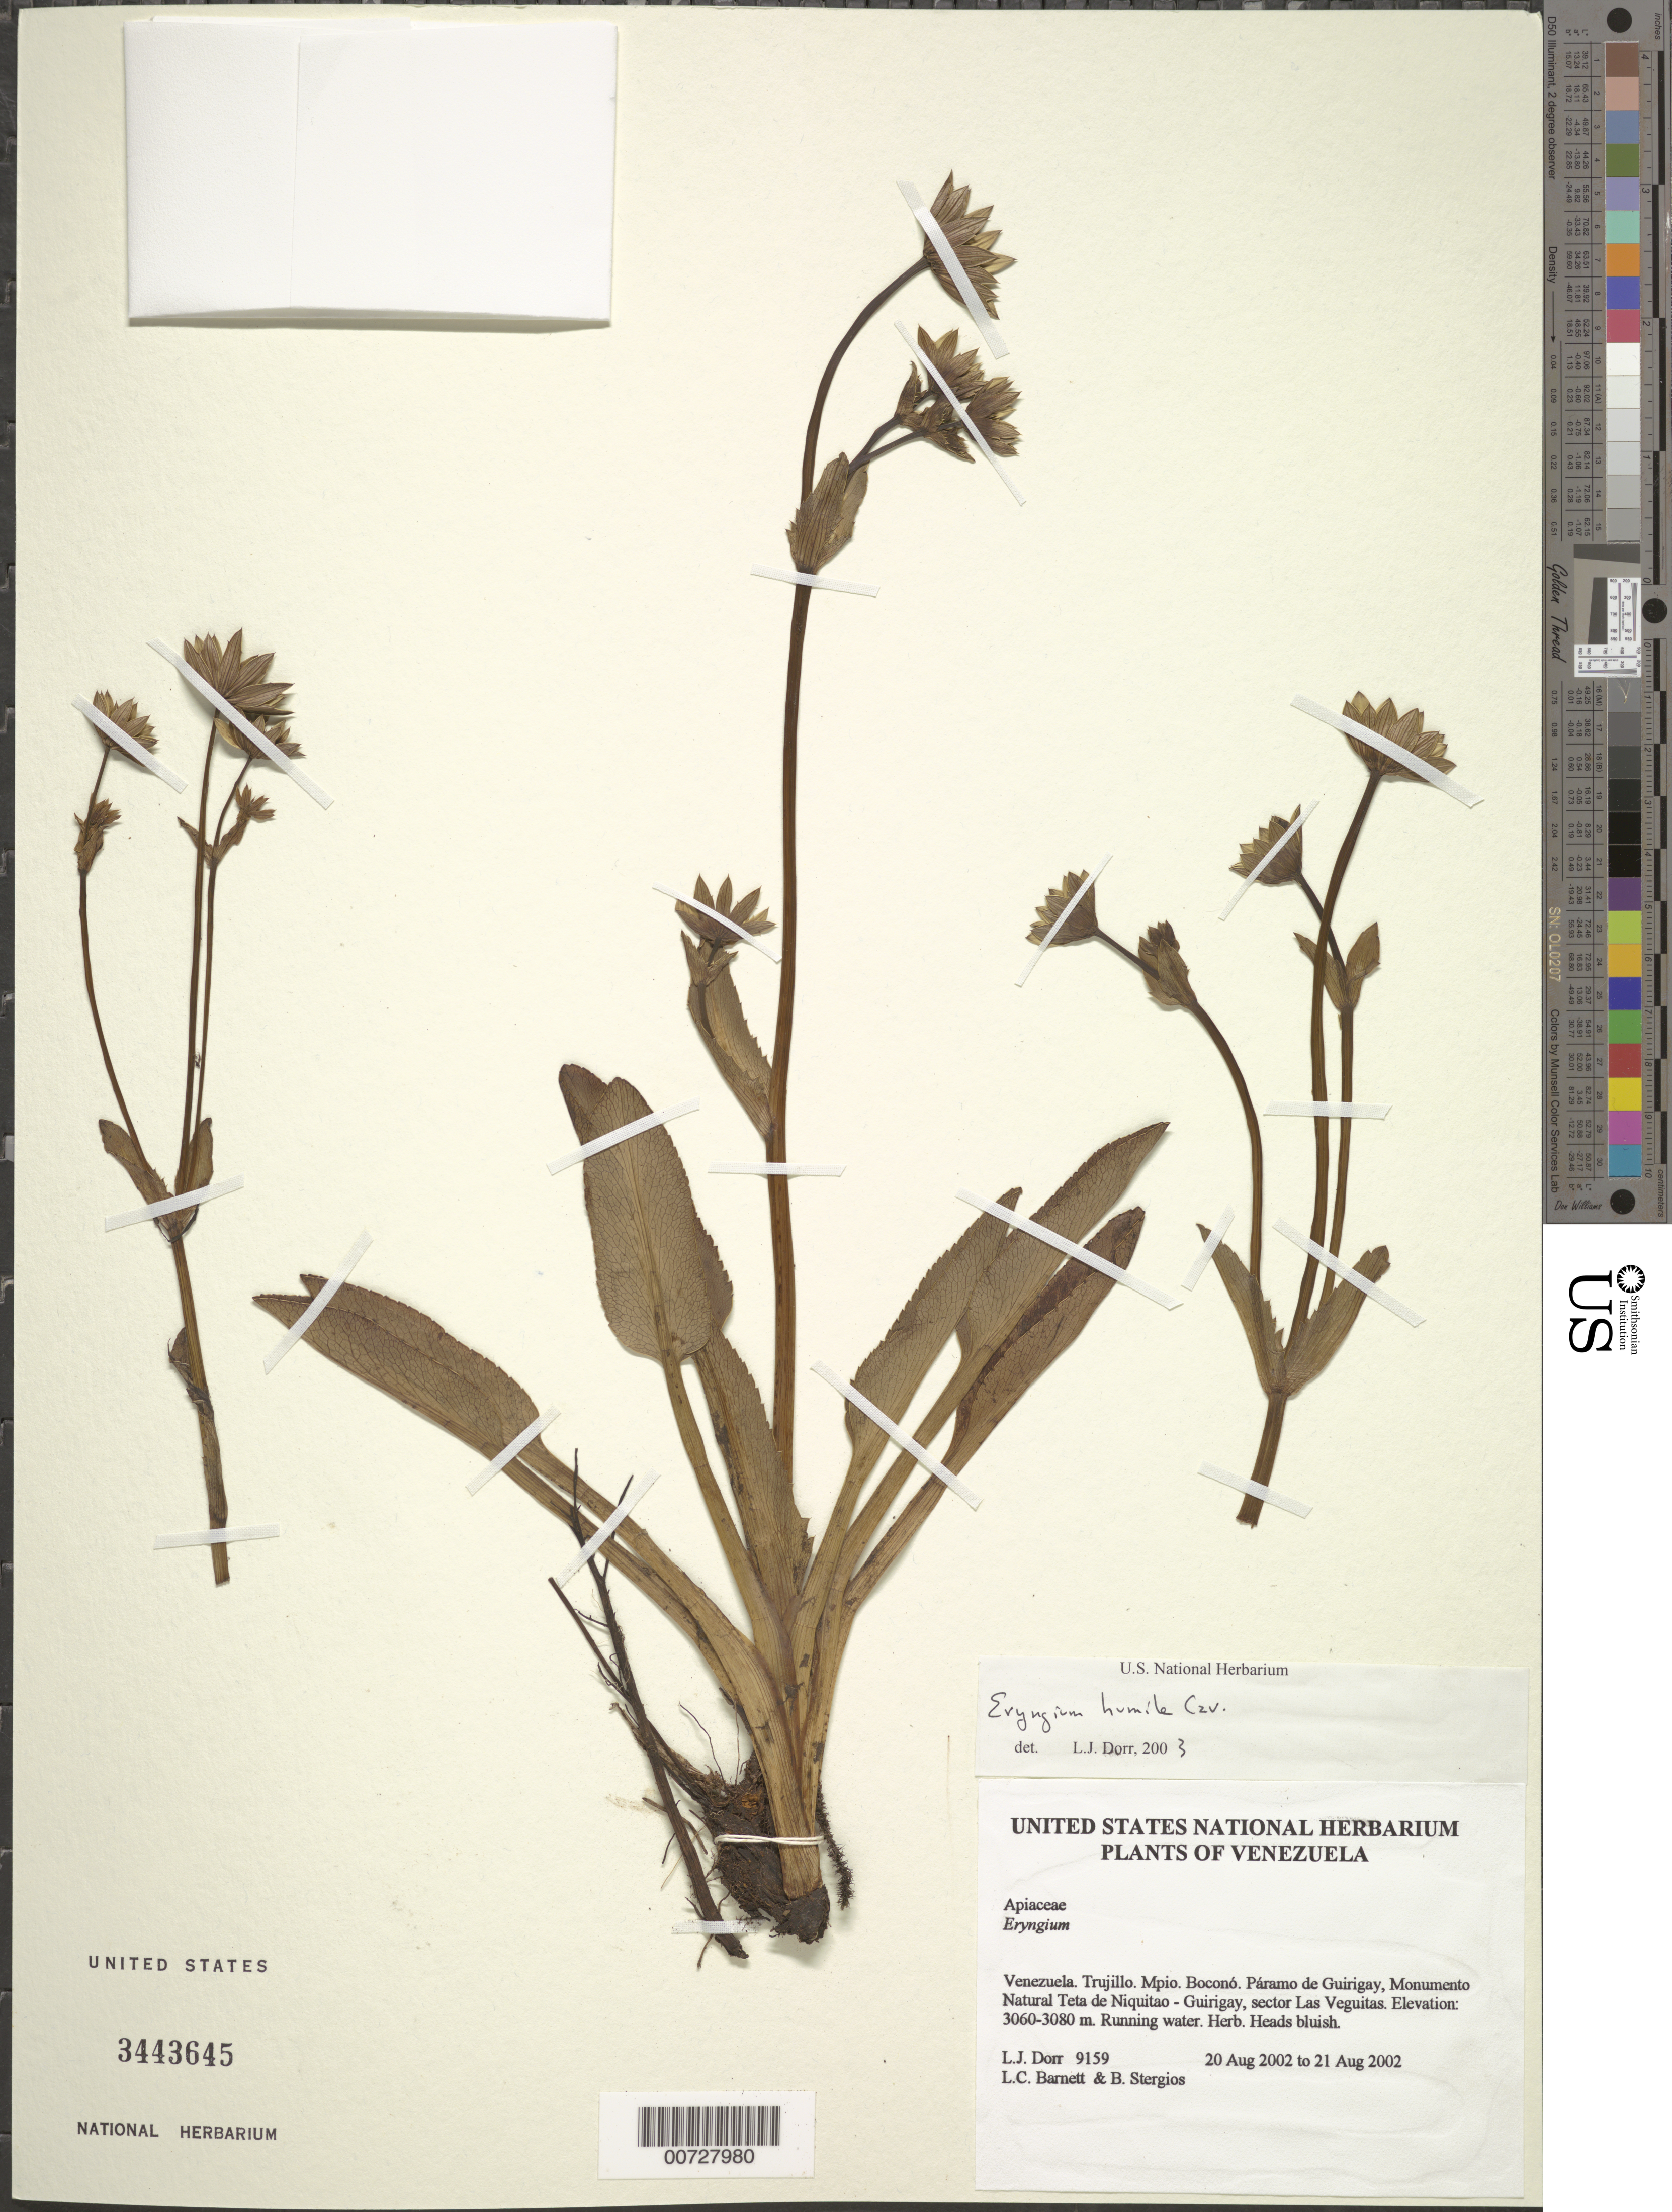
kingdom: Plantae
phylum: Tracheophyta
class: Magnoliopsida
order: Apiales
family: Apiaceae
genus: Eryngium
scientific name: Eryngium humile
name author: Cav.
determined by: Dorr, L. J., (BOT), Smithsonian Institution - National Museum of Natural History (UNITED STATES)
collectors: L. J. Dorr, L. C. Barnett & B. G. Stergios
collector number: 9159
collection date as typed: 20 Aug 2002 to 21 Aug 2002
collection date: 2002-08-20/2002-08-21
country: Venezuela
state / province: Trujillo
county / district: Boconó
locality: Páramo de Guirigay, Monumento Natural Teta de Niquitao - Guirigay, sector Las Veguitas.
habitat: Running water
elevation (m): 3060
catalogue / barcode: US 3443645